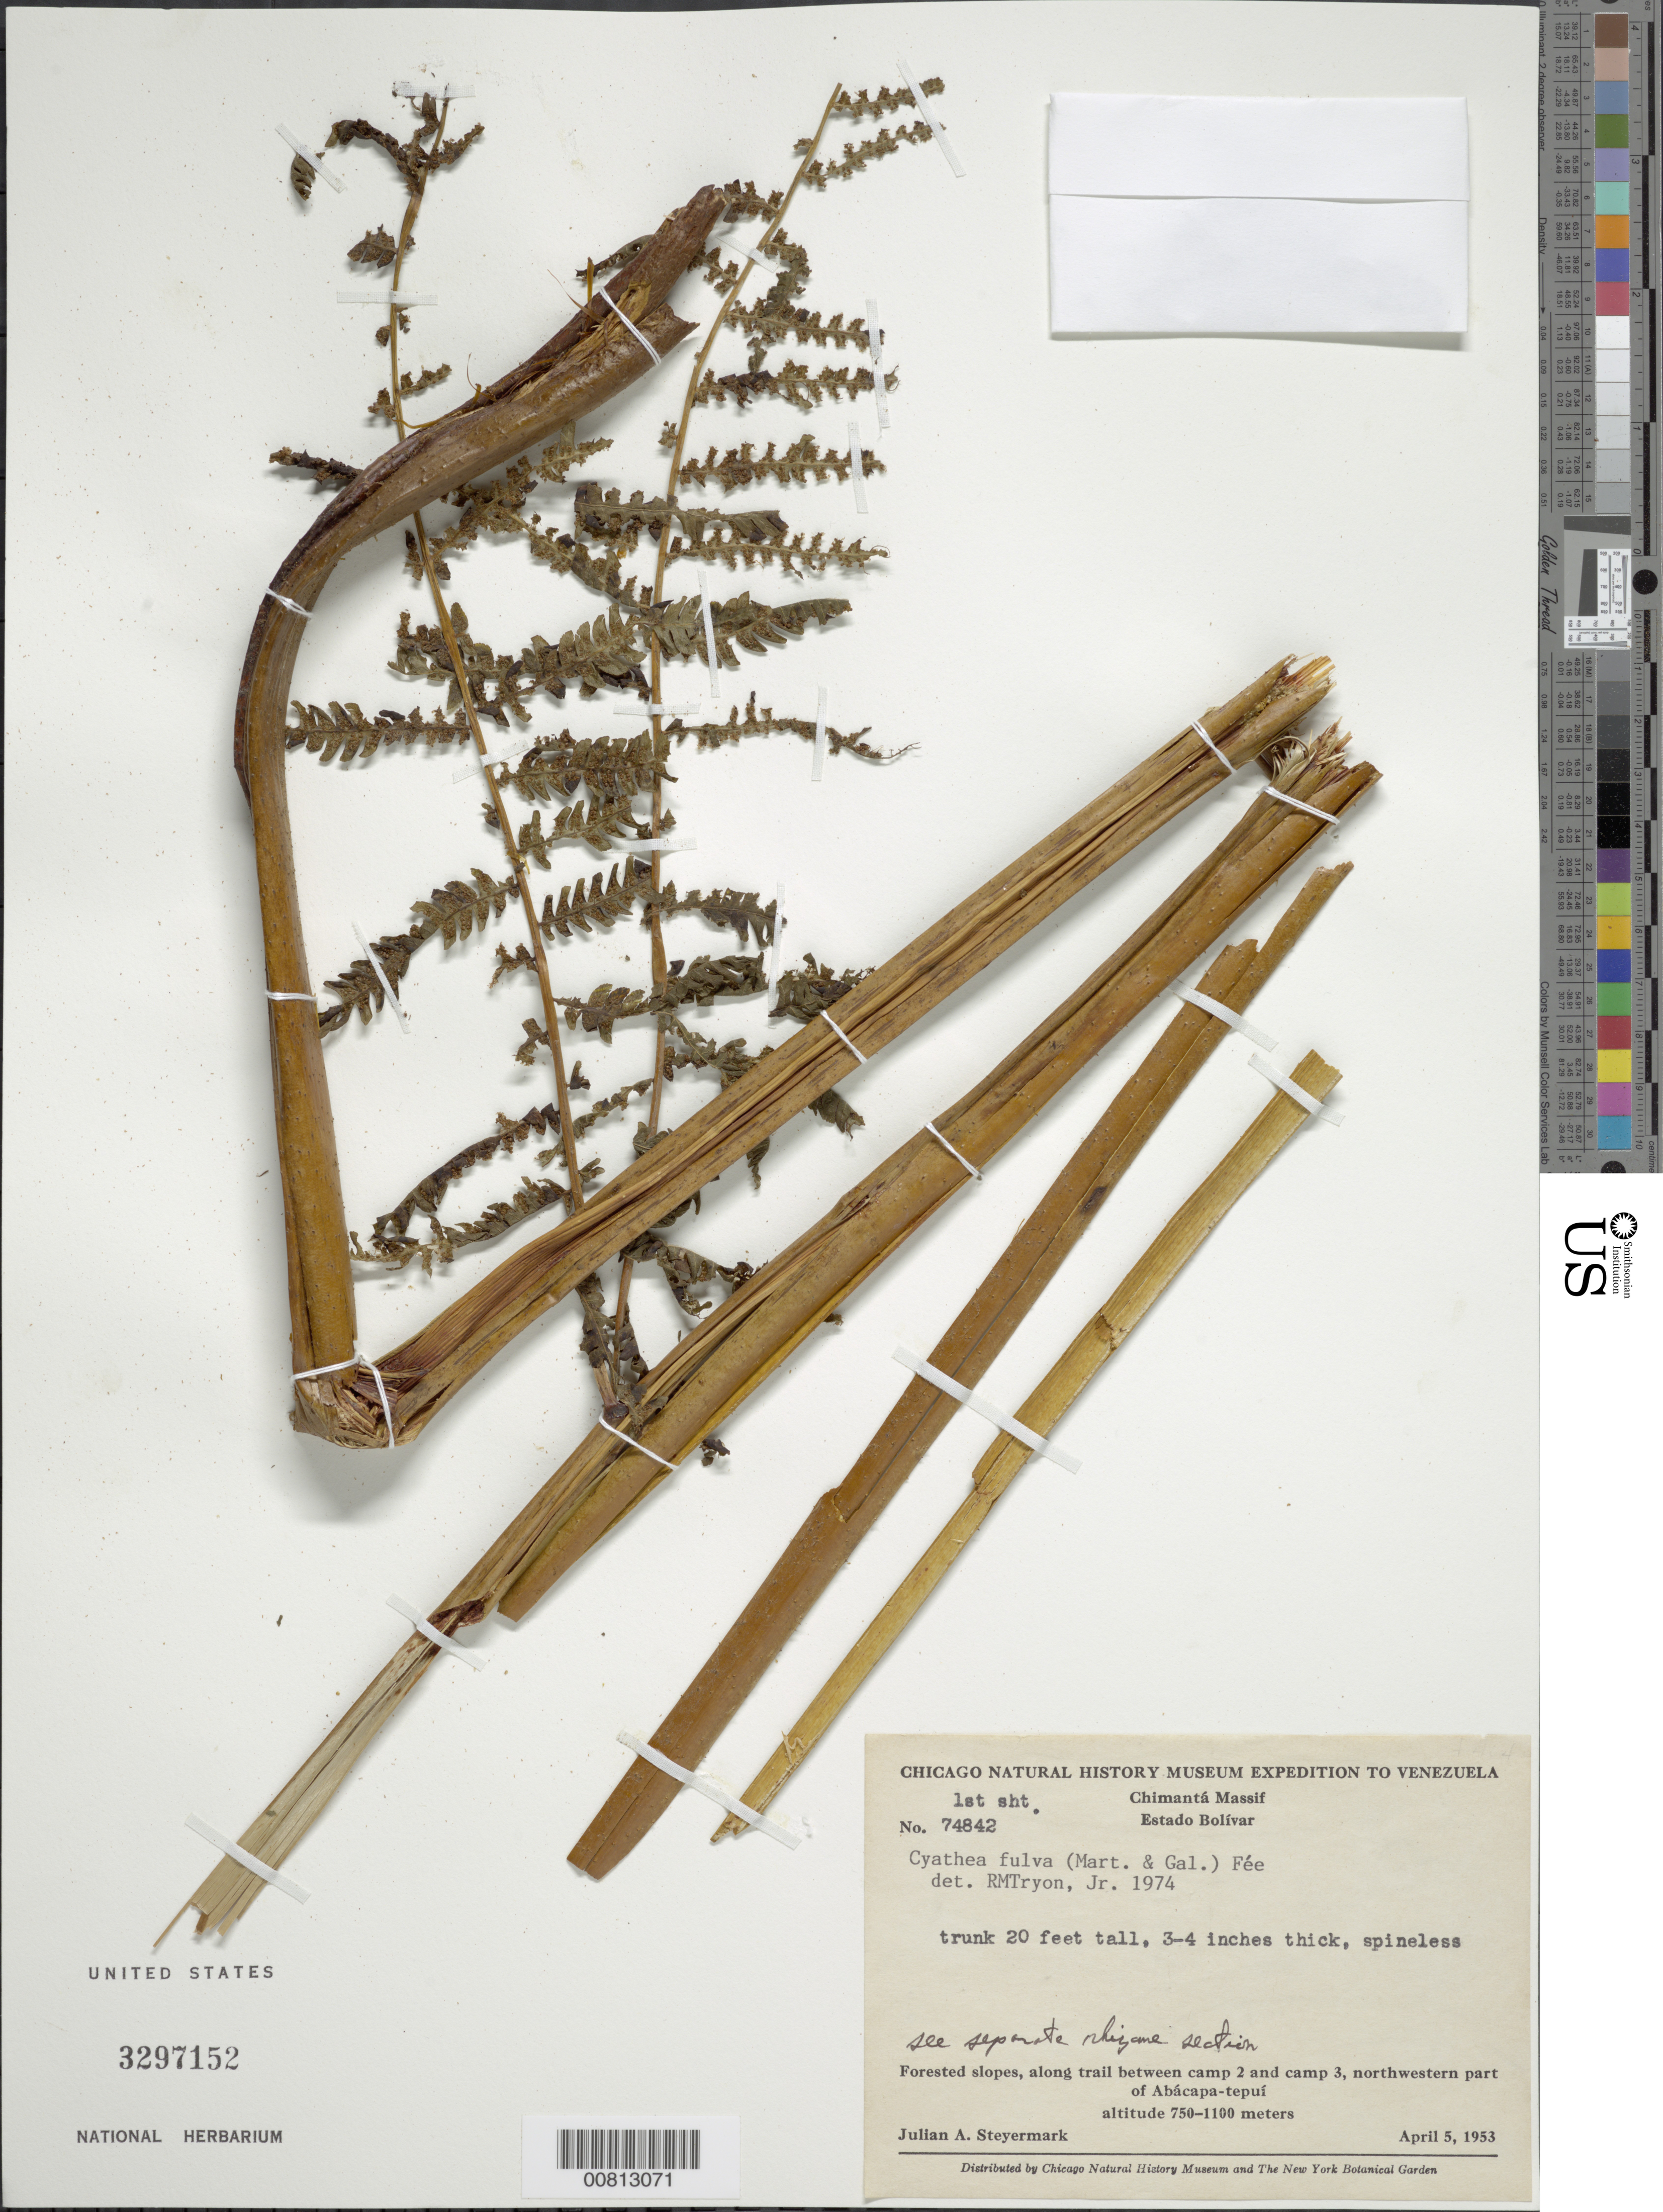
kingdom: Plantae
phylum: Tracheophyta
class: Polypodiopsida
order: Cyatheales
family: Cyatheaceae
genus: Cyathea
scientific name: Cyathea fulva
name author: (M. Martens & Galeotti) Fée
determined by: Tryon, Rolla M., Jr.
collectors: J. Steyermark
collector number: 74842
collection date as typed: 5-Apr-53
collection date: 1953-04-05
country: Venezuela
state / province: Bolívar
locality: Chimantá Massif, Abácapa-tepuí, along trail between camp 2 and camp 3, NW part of Abácapa-tepuí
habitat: Forested slopes; along trail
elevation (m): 750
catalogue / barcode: US 3297152